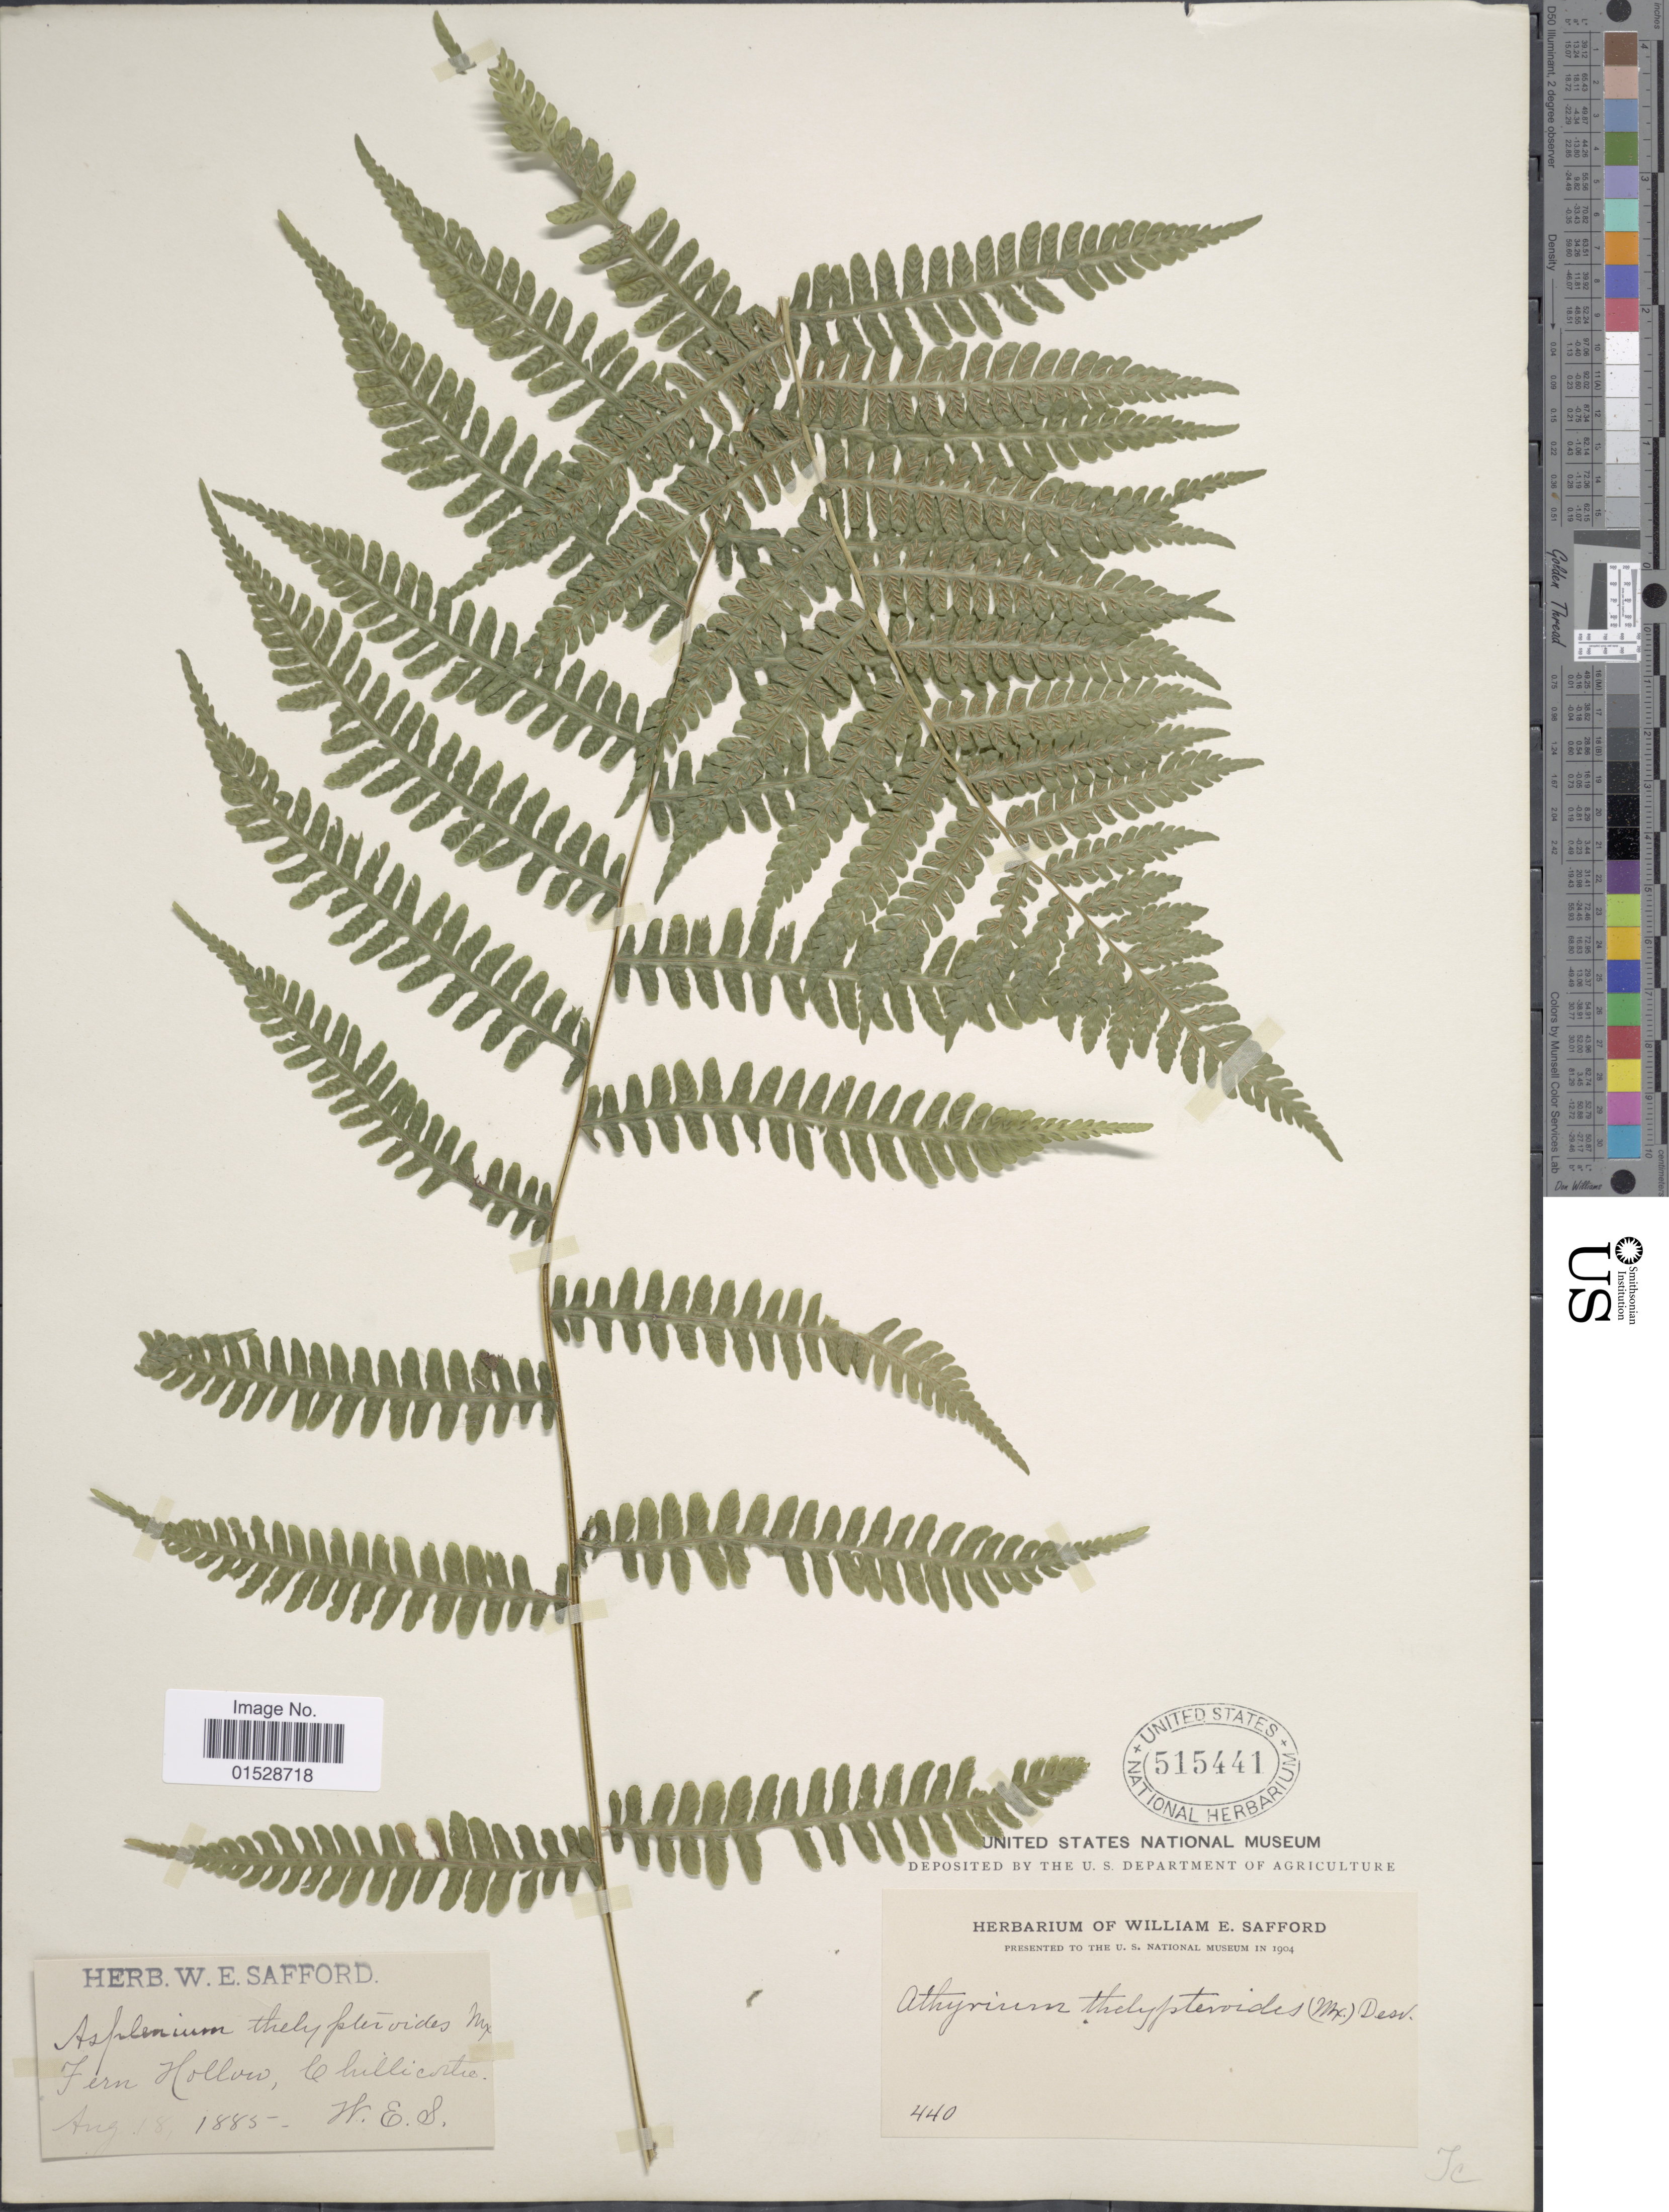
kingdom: Plantae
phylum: Tracheophyta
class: Polypodiopsida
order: Polypodiales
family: Athyriaceae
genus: Deparia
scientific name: Deparia acrostichoides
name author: (Sw.) M. Kato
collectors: W. E. Safford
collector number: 440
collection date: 1885-08-18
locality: Fern Hollow, Chillicentie [interpreted]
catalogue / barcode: US 515441